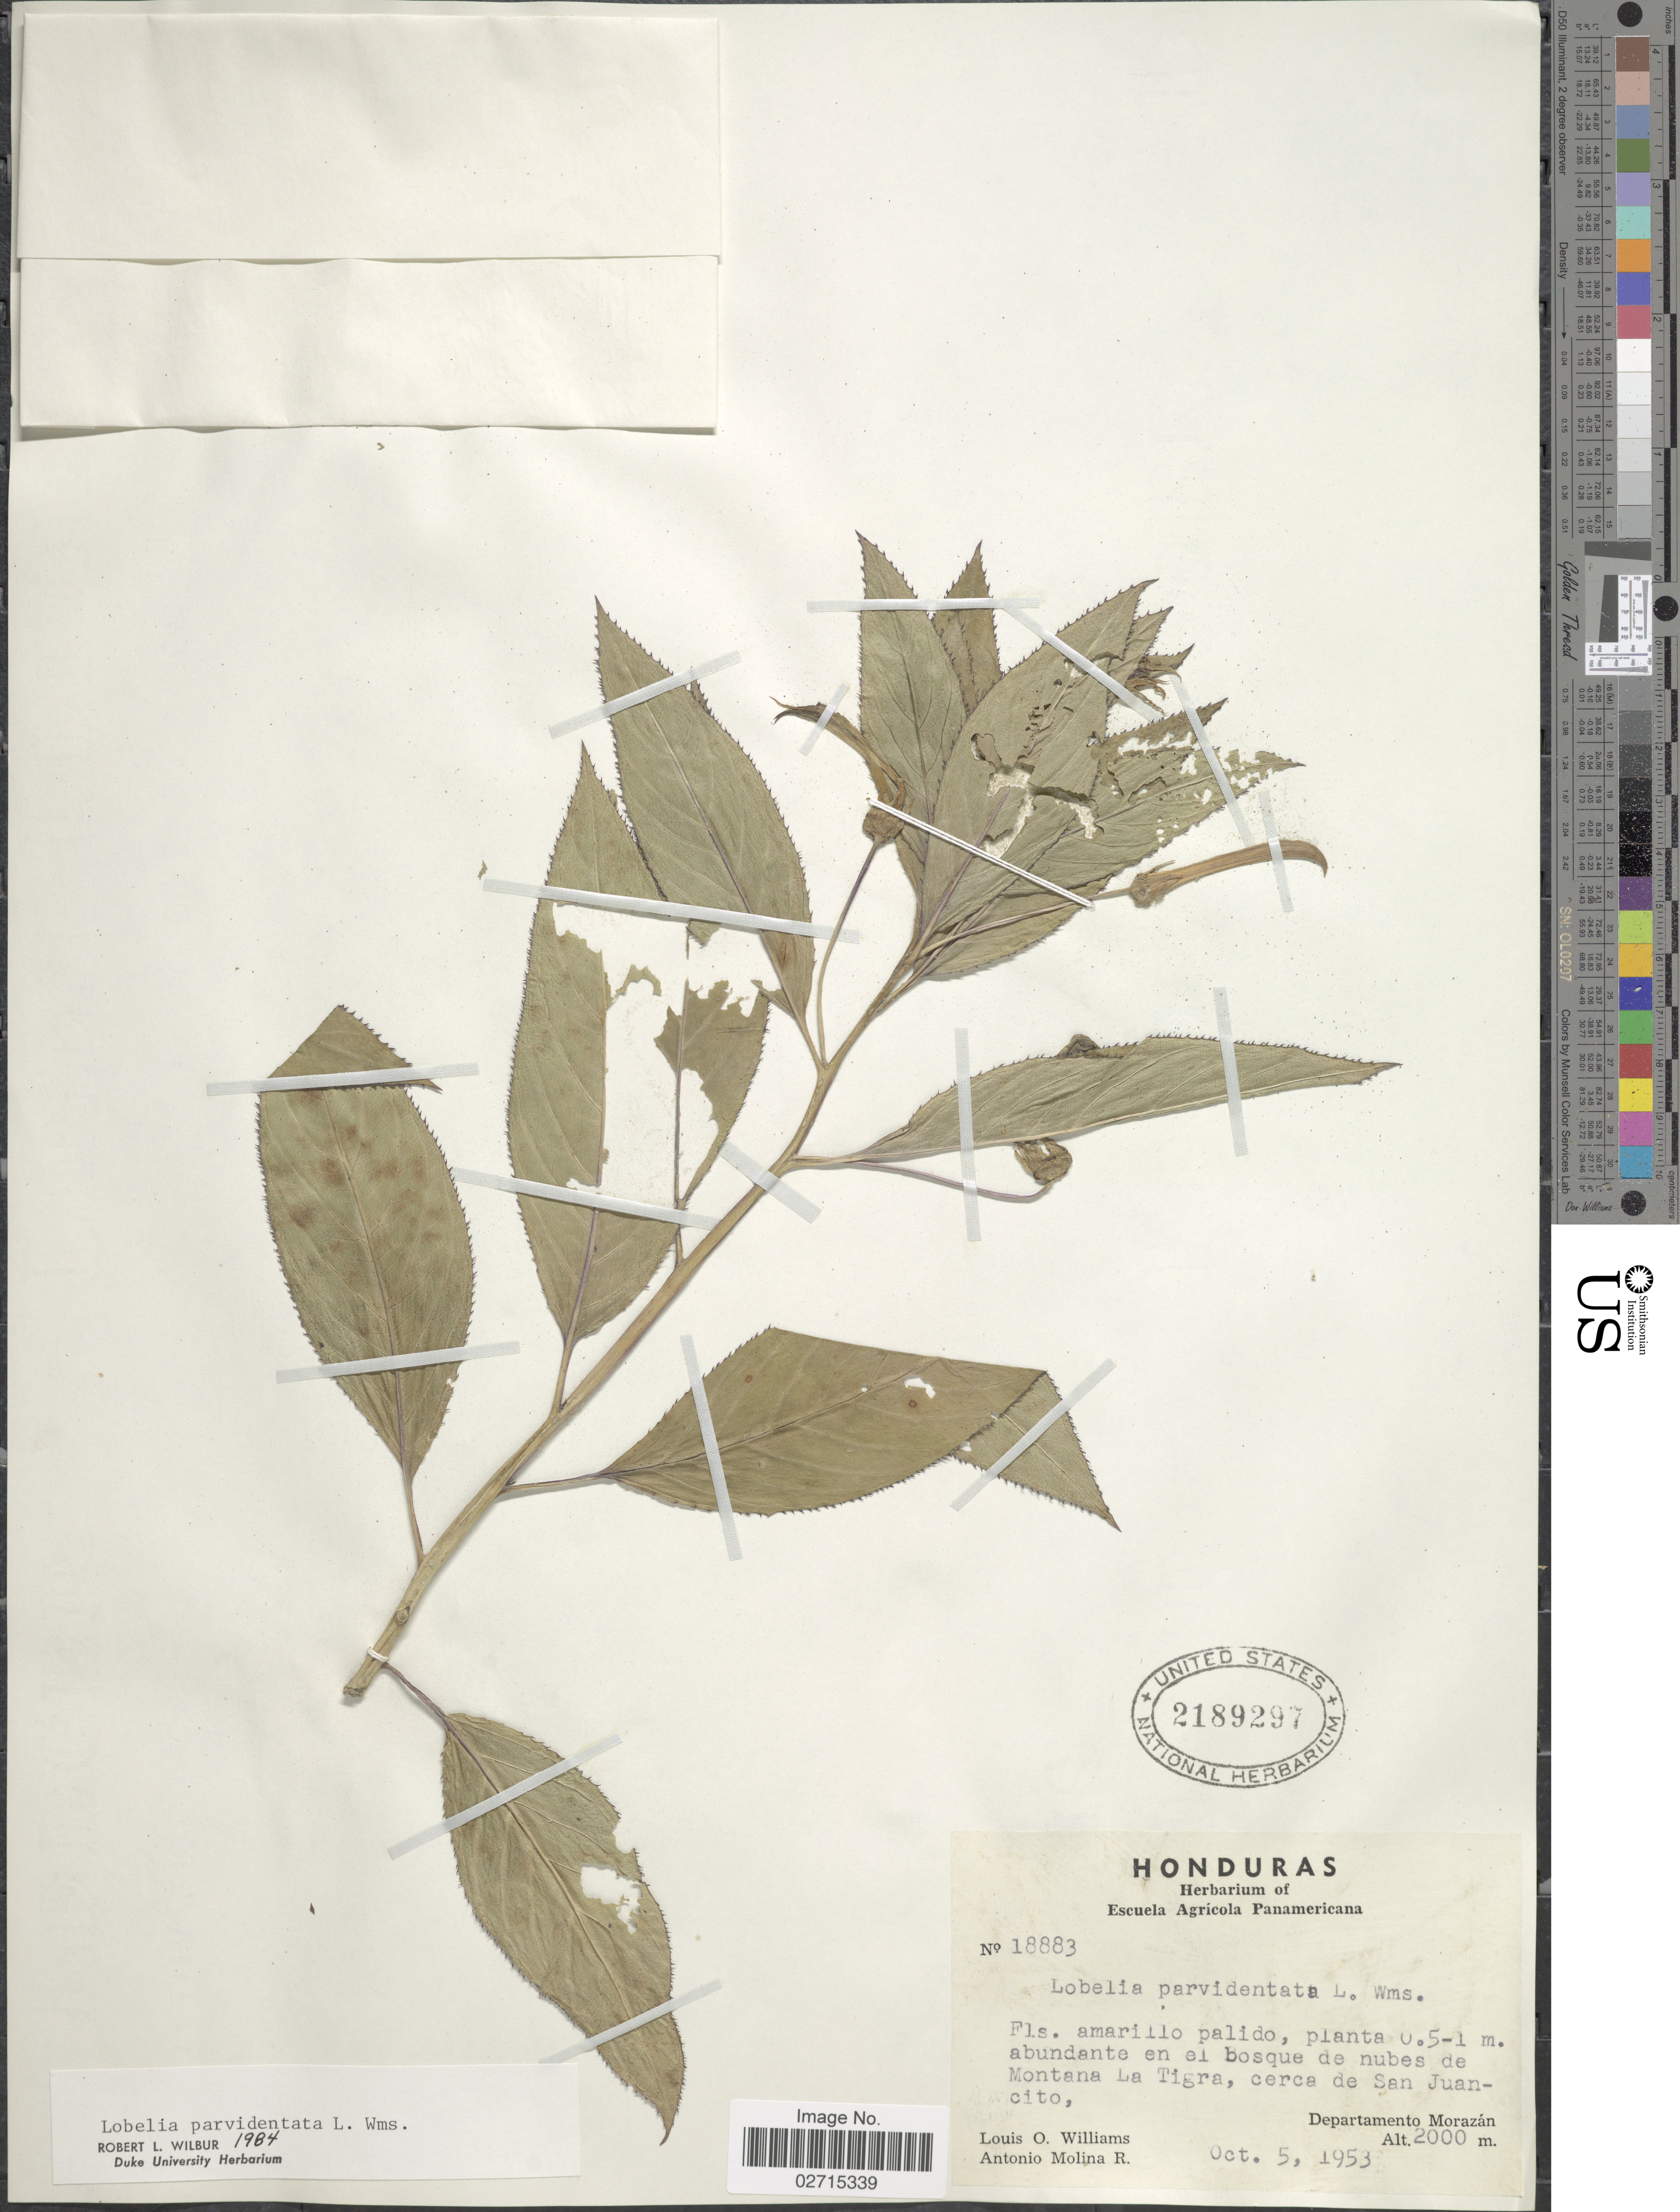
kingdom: Plantae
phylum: Tracheophyta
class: Magnoliopsida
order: Asterales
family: Campanulaceae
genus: Lobelia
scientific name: Lobelia parvidentata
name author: L.O. Williams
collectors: L. O. Williams & A. Molina R.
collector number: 18883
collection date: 1953-10-05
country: Honduras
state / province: Fco. Morazán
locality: En el bosque de nubes de Montana La Tigra, cerca de San Juancito, Departamento Morazán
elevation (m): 2000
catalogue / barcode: US 2189297